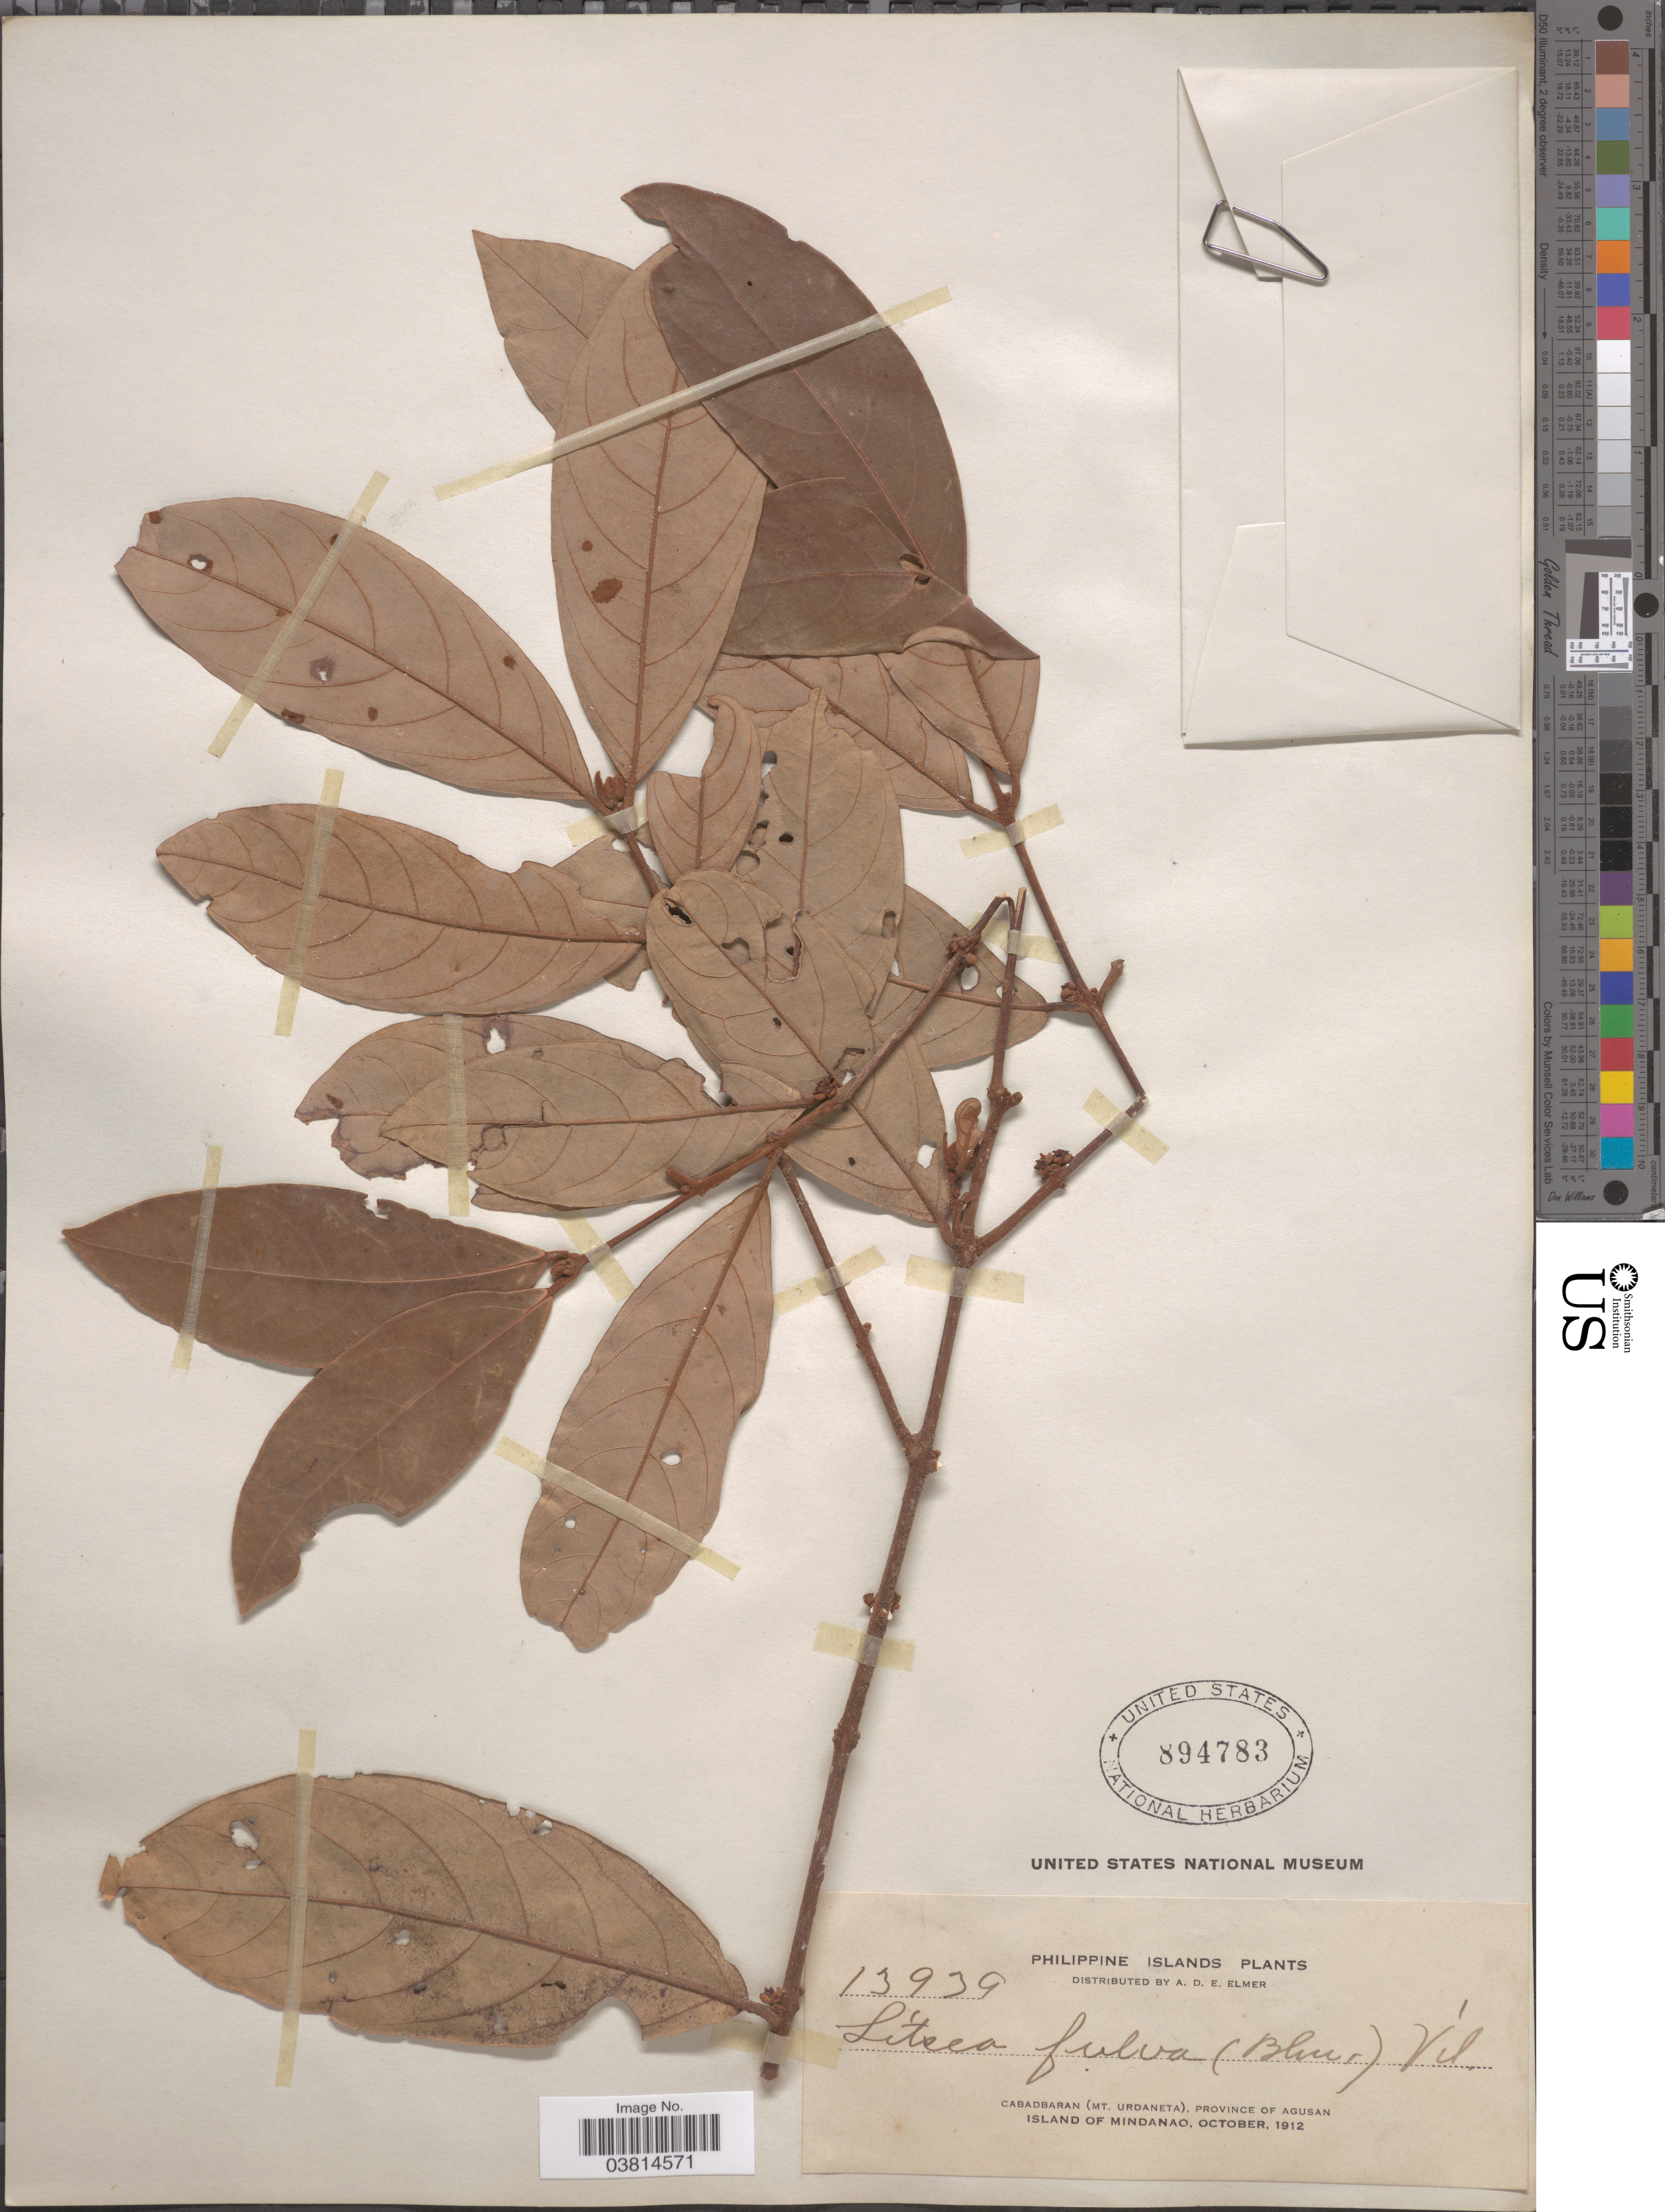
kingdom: Plantae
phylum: Tracheophyta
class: Magnoliopsida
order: Laurales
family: Lauraceae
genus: Litsea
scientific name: Litsea fulva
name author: (Blume) Fern.-Vill.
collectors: A. D. E. Elmer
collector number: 13939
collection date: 1912-10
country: Philippines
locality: Cabadbaran (Mt. Urdaneta), Province of Agusan. Island of Mindanao.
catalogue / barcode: US 894783